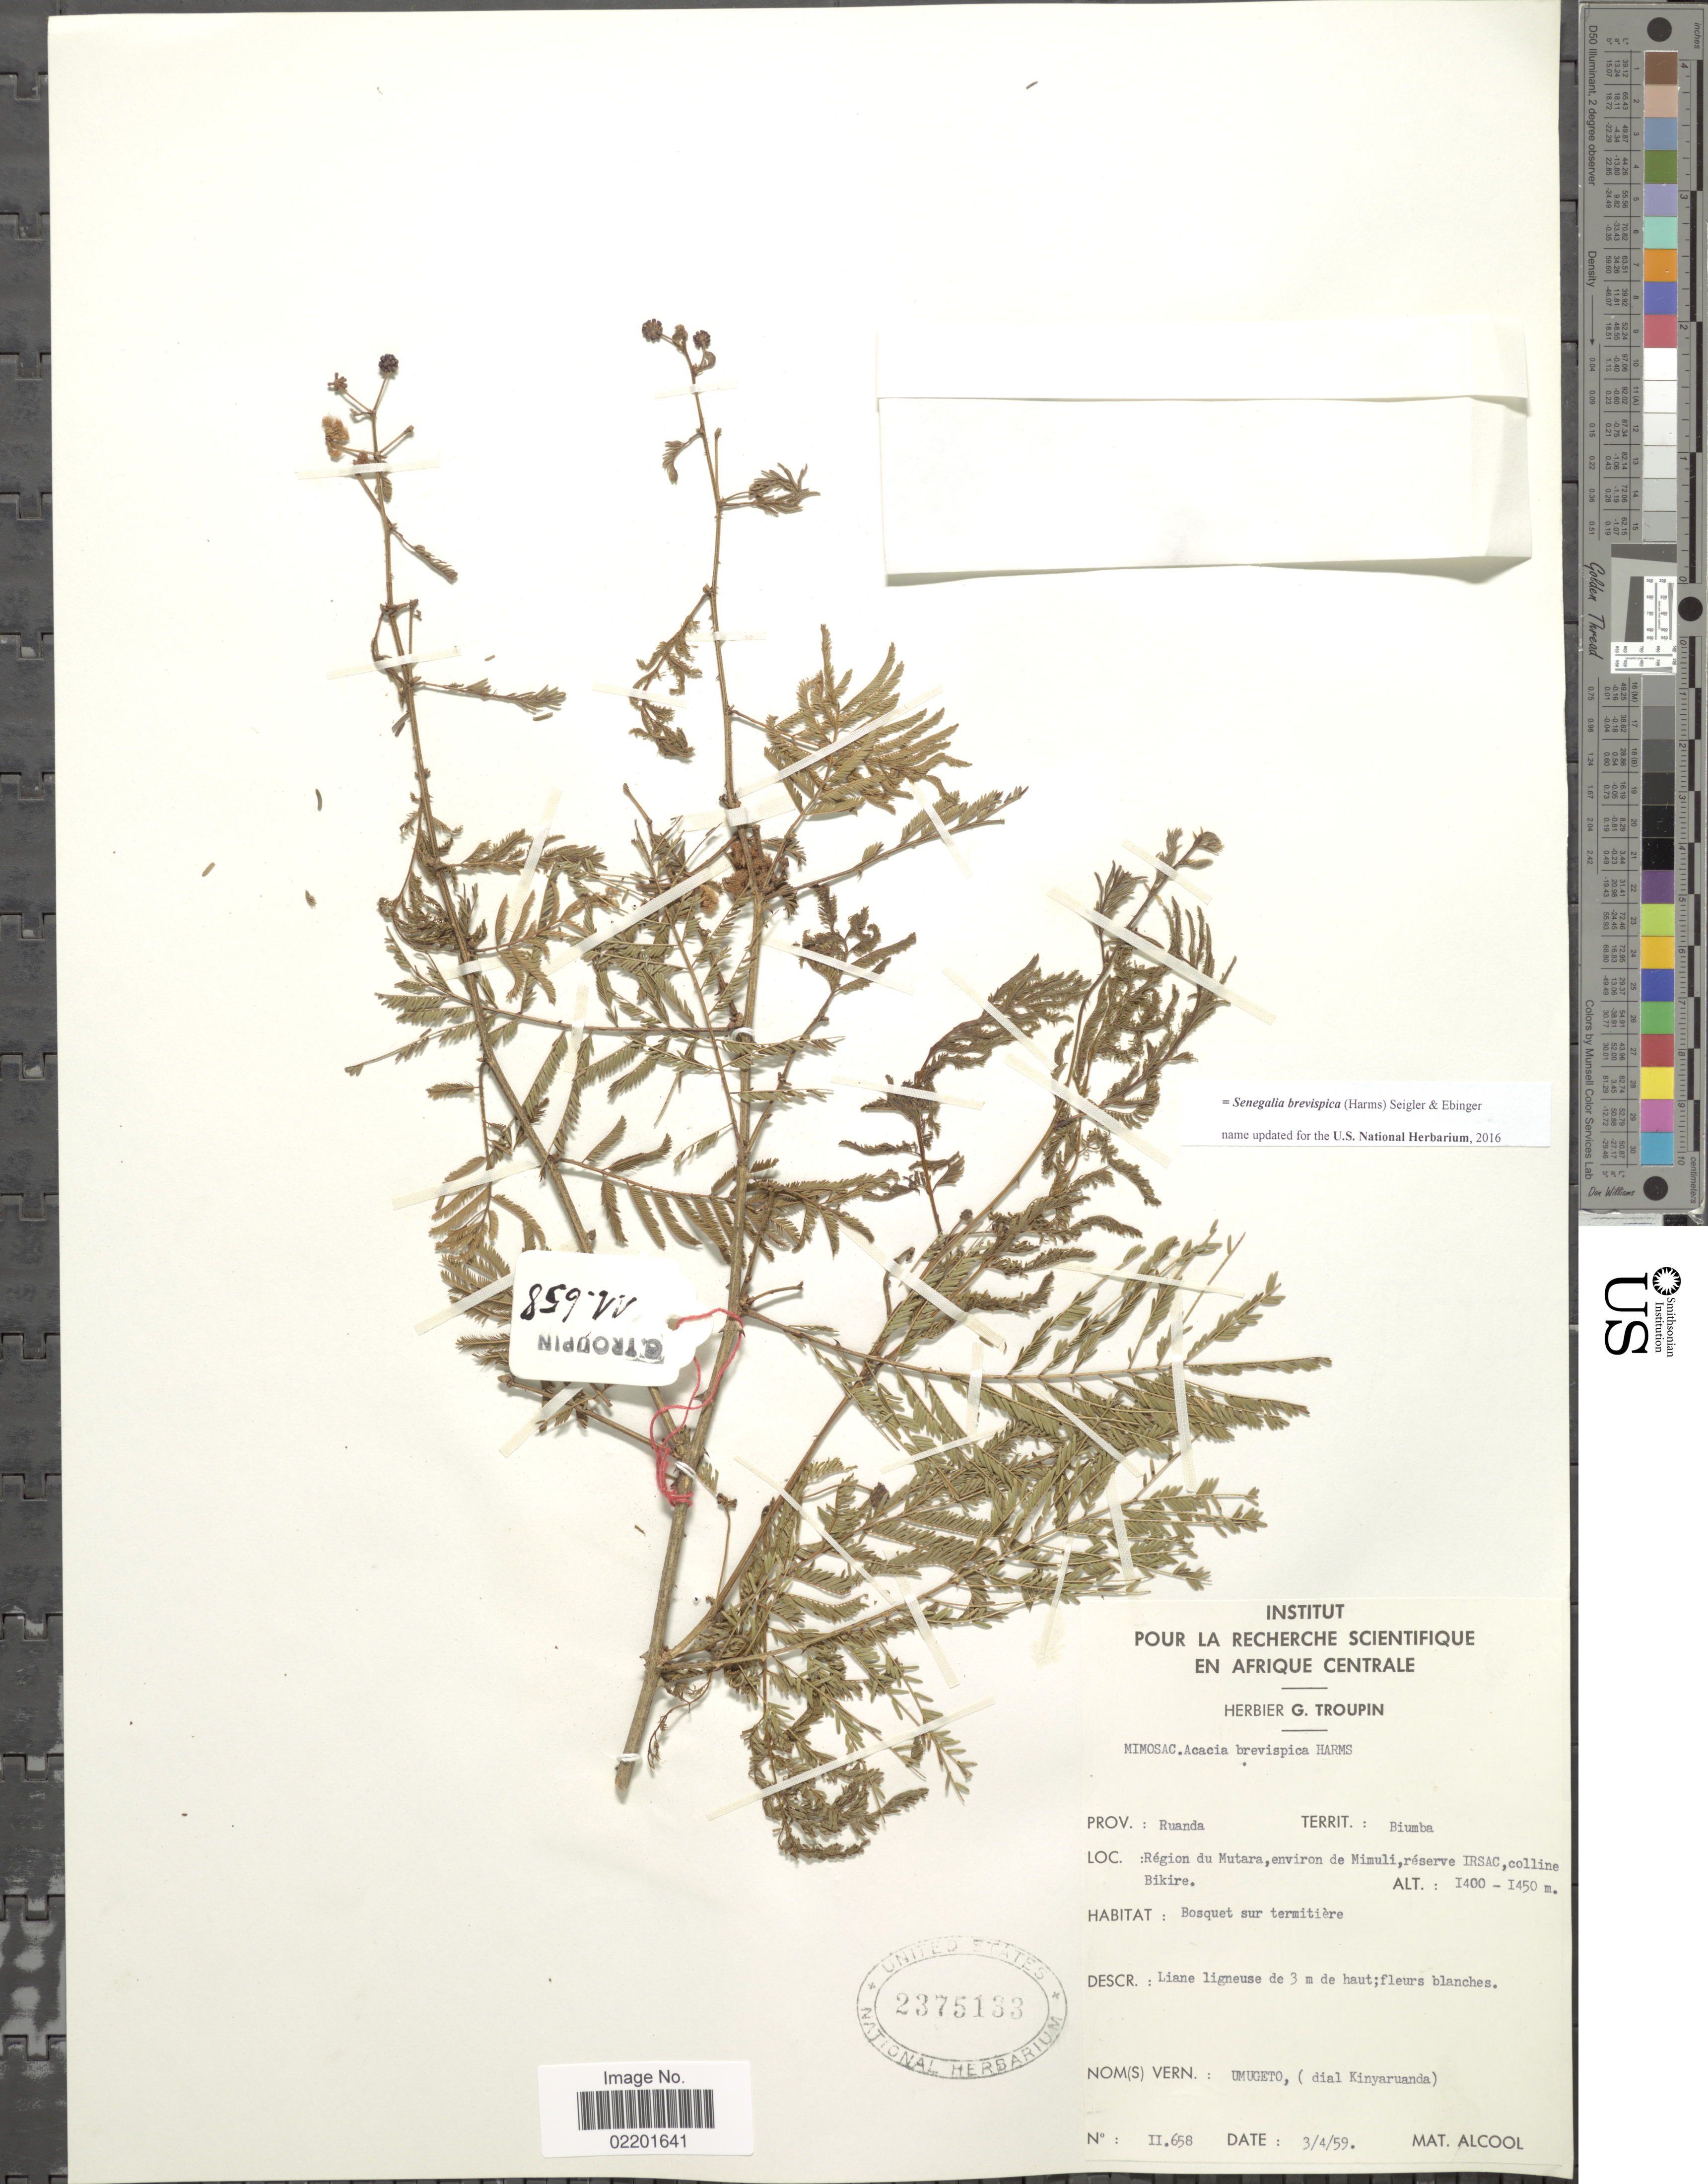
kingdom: Plantae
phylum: Tracheophyta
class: Magnoliopsida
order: Fabales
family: Fabaceae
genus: Senegalia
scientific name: Senegalia brevispica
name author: (Harms) Seigler & Ebinger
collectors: ex herb. G. Troupin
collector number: II658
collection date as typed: Transcribed d/m/y: 3/4/59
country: Rwanda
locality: Biumba, region du Mutara, envrion de Mimuli, reserve IRSAC, colline Bikire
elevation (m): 1400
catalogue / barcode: US 2375133